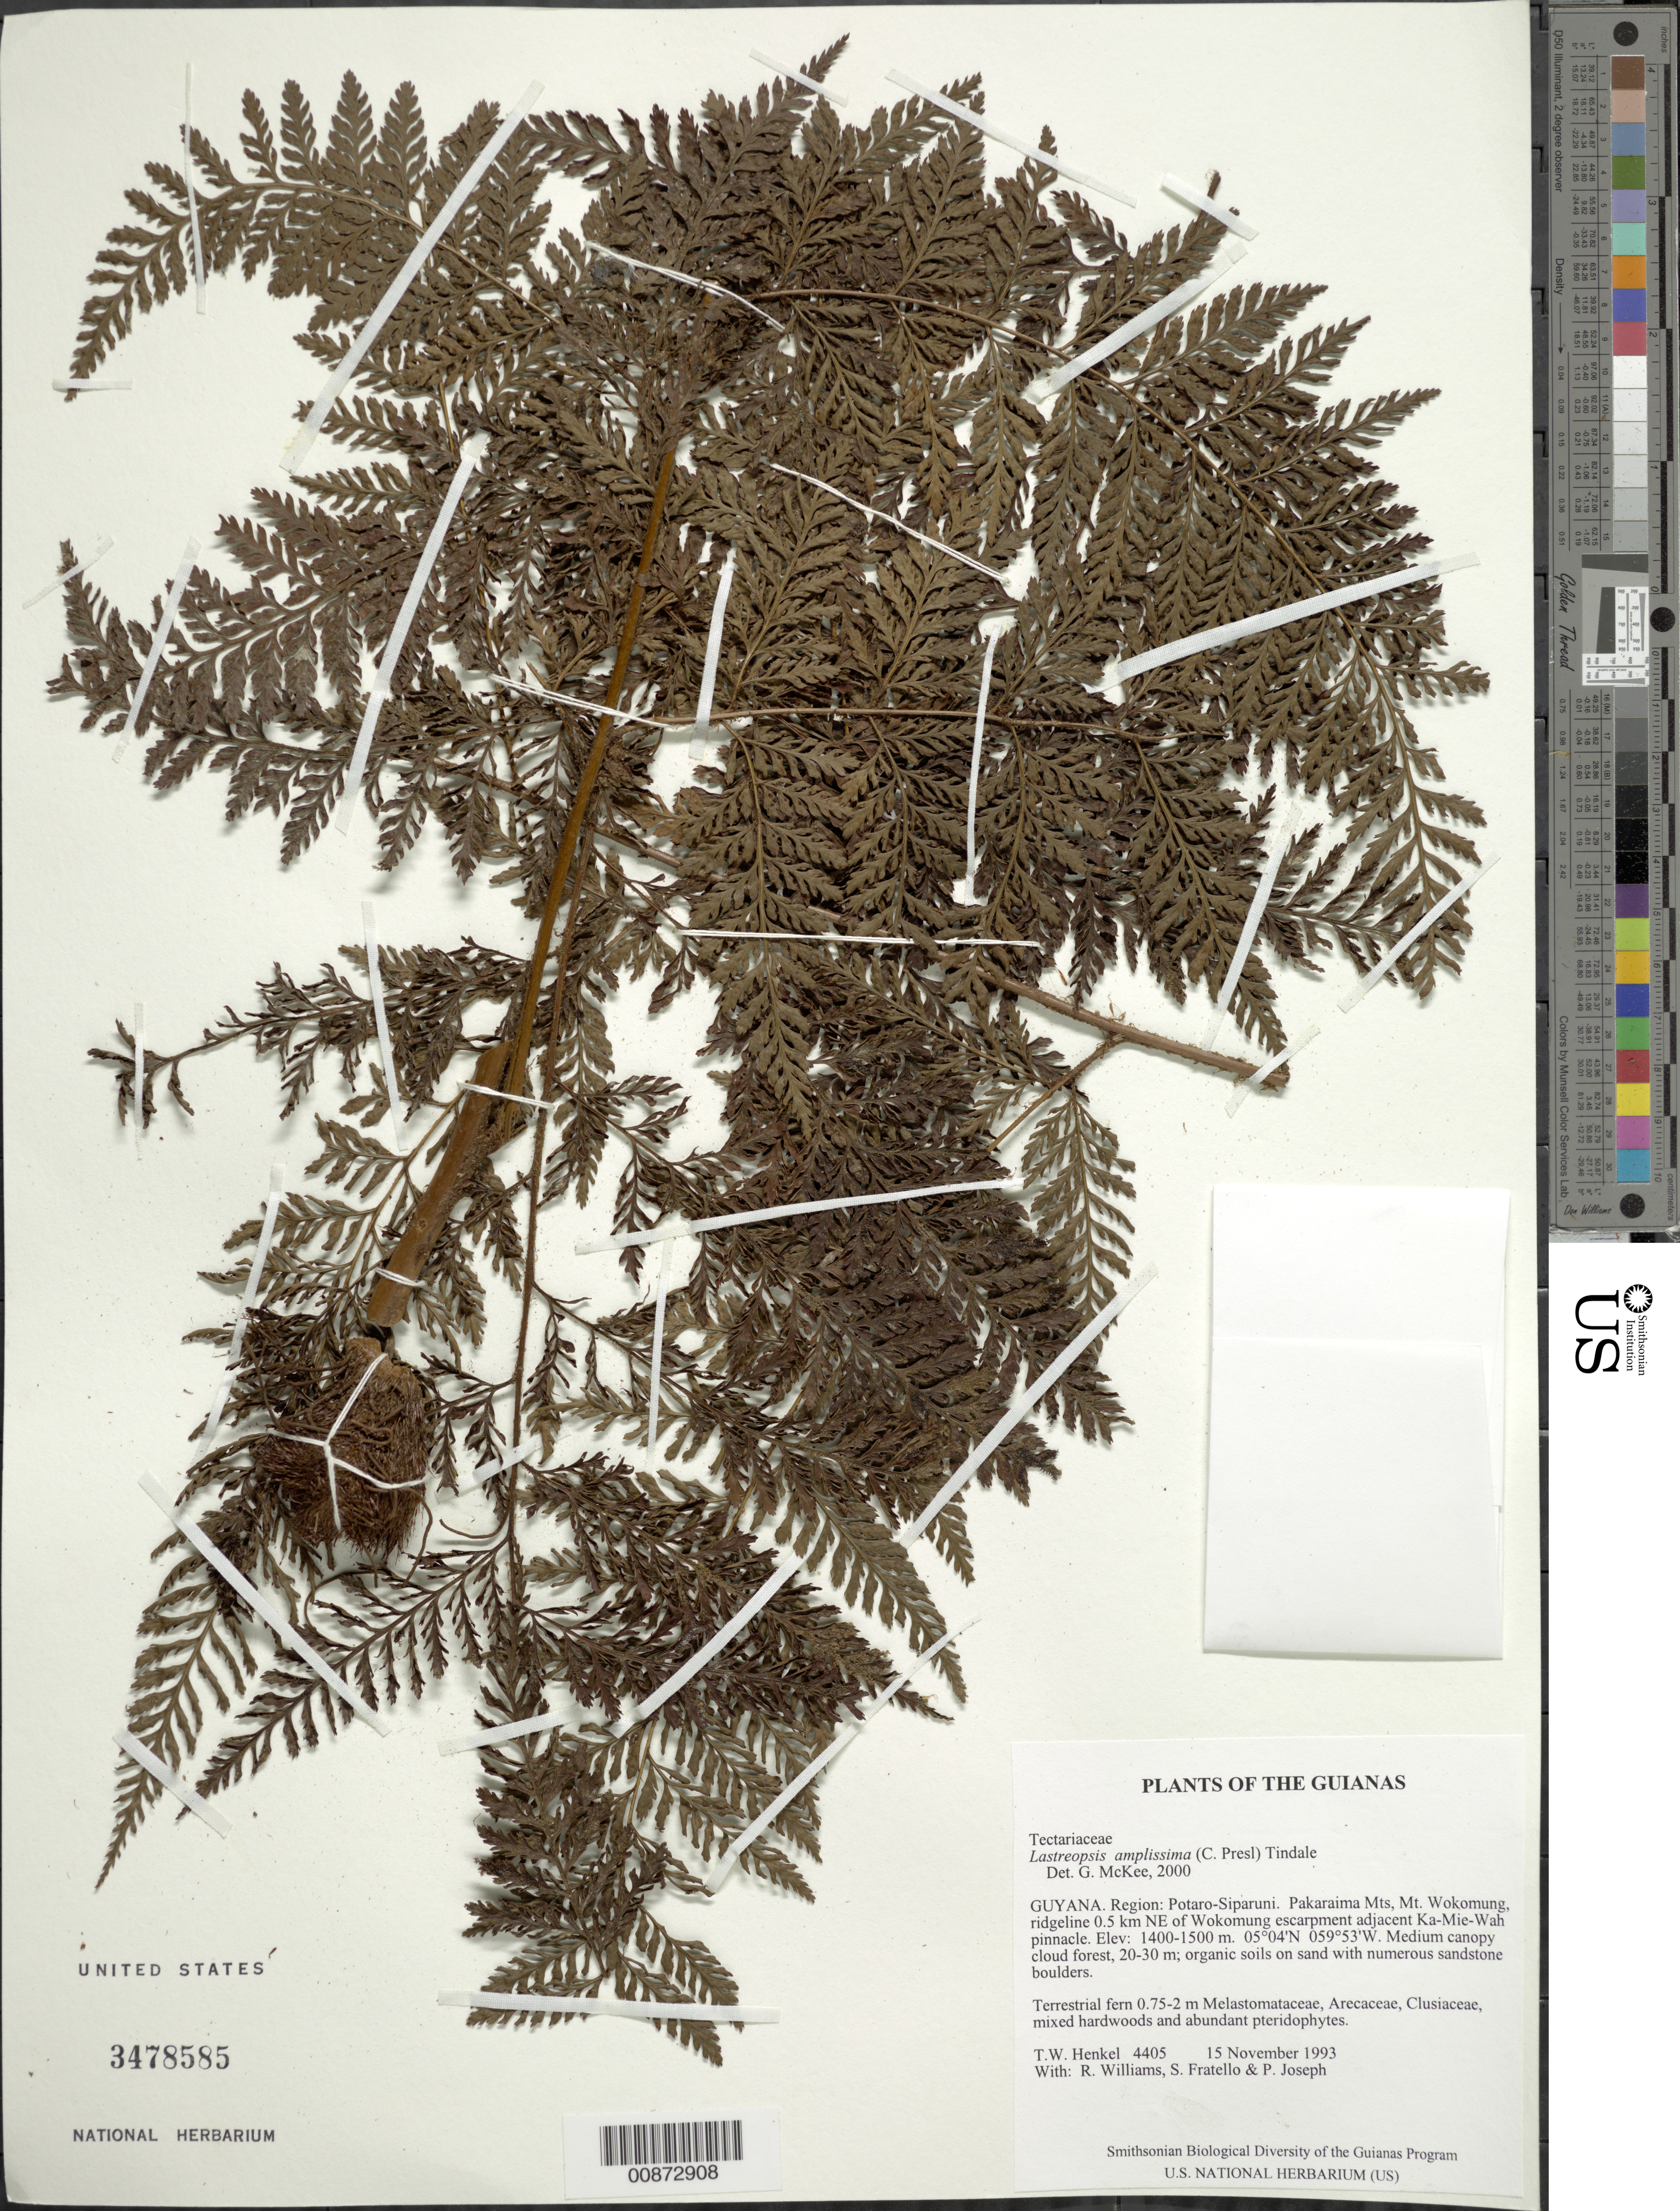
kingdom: Plantae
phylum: Tracheophyta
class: Polypodiopsida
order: Polypodiales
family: Dryopteridaceae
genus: Lastreopsis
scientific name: Lastreopsis amplissima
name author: (C. Presl) Tindale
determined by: McKee, G. S., (US), NMNH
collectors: T. Henkel, R. Williams, S. Fratello & P. Joseph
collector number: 4405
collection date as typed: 15 November 1993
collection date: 1993-11-15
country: Guyana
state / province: Potaro-Siparuni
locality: Pakaraima Mts, Mt. Wokomung, ridgeline 0.5 km NE of Wokomung escarpment adjacent Ka-Mie-Wah pinnacle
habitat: Medium canopy cloud forest, 20-30 m; organic soils on sand with numerous sandstone boulders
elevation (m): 1400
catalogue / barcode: US 3478585